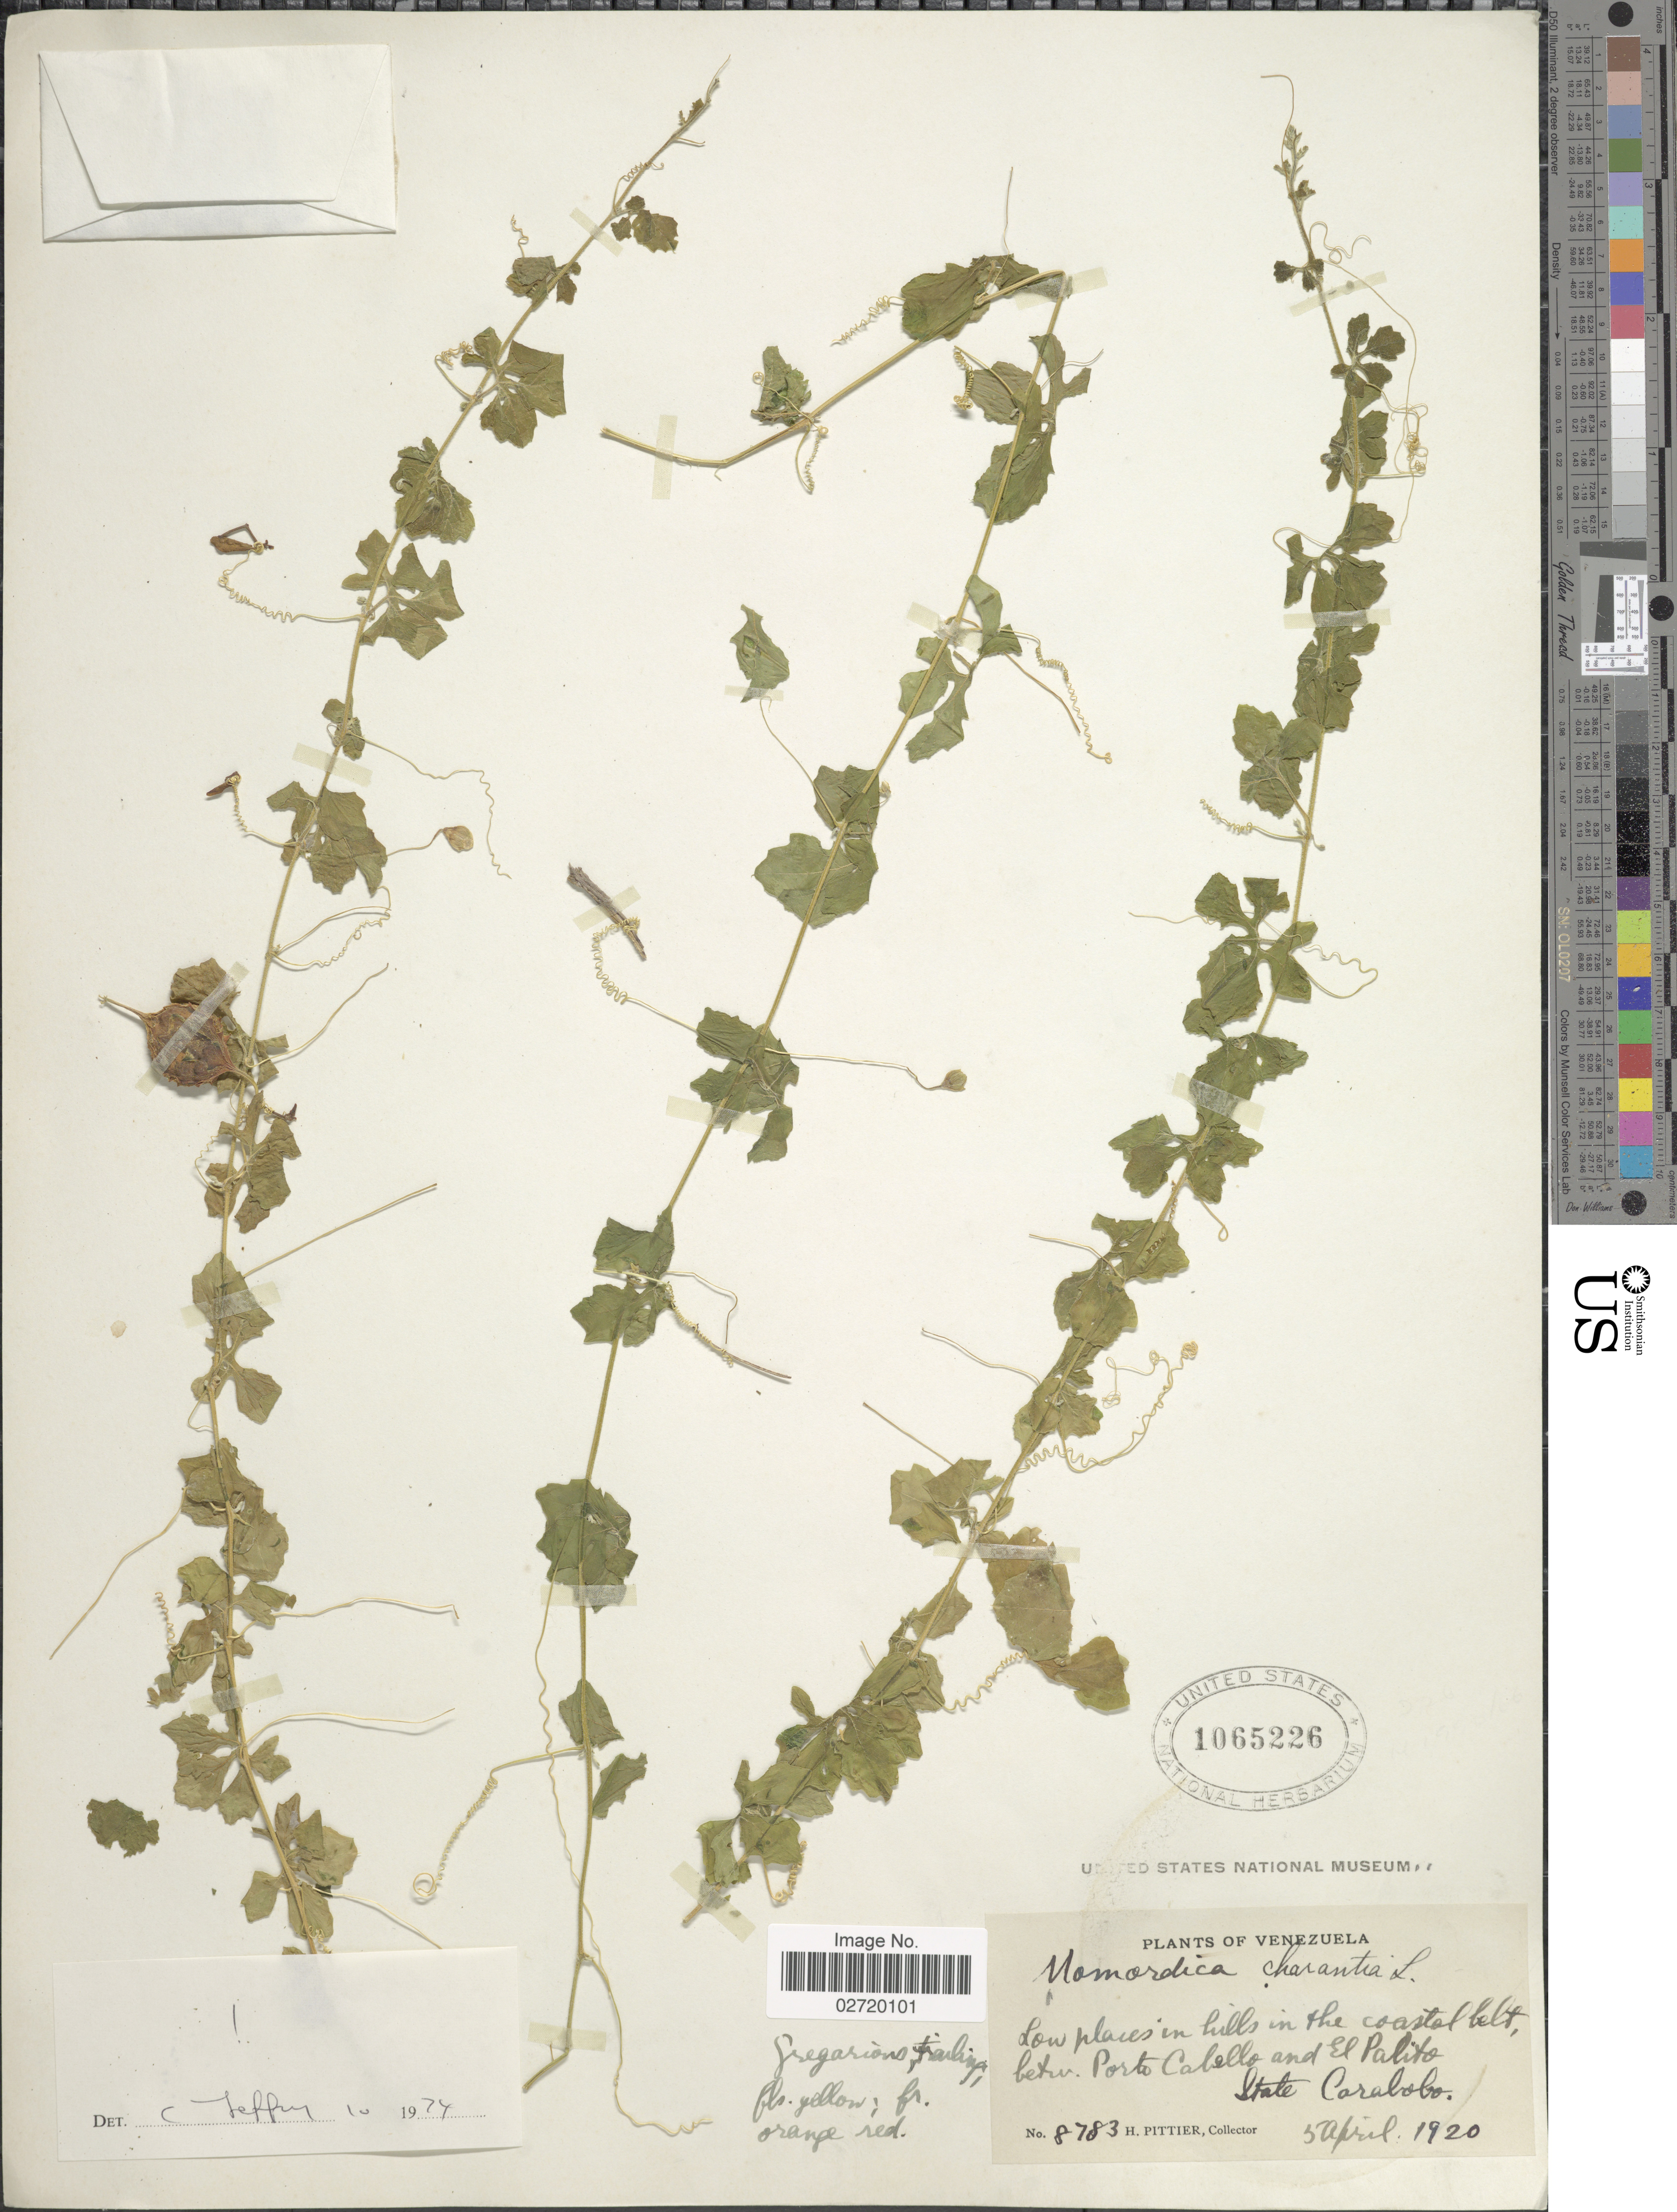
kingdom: Plantae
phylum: Tracheophyta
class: Magnoliopsida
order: Cucurbitales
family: Cucurbitaceae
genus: Momordica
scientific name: Momordica charantia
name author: L.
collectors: H. F. Pittier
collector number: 8783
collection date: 1920-04-05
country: Venezuela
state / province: Carabobo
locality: Low places in hills in the coastal belt, betw. Porto Cabello and El Palito, State Carabobo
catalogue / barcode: US 1065226